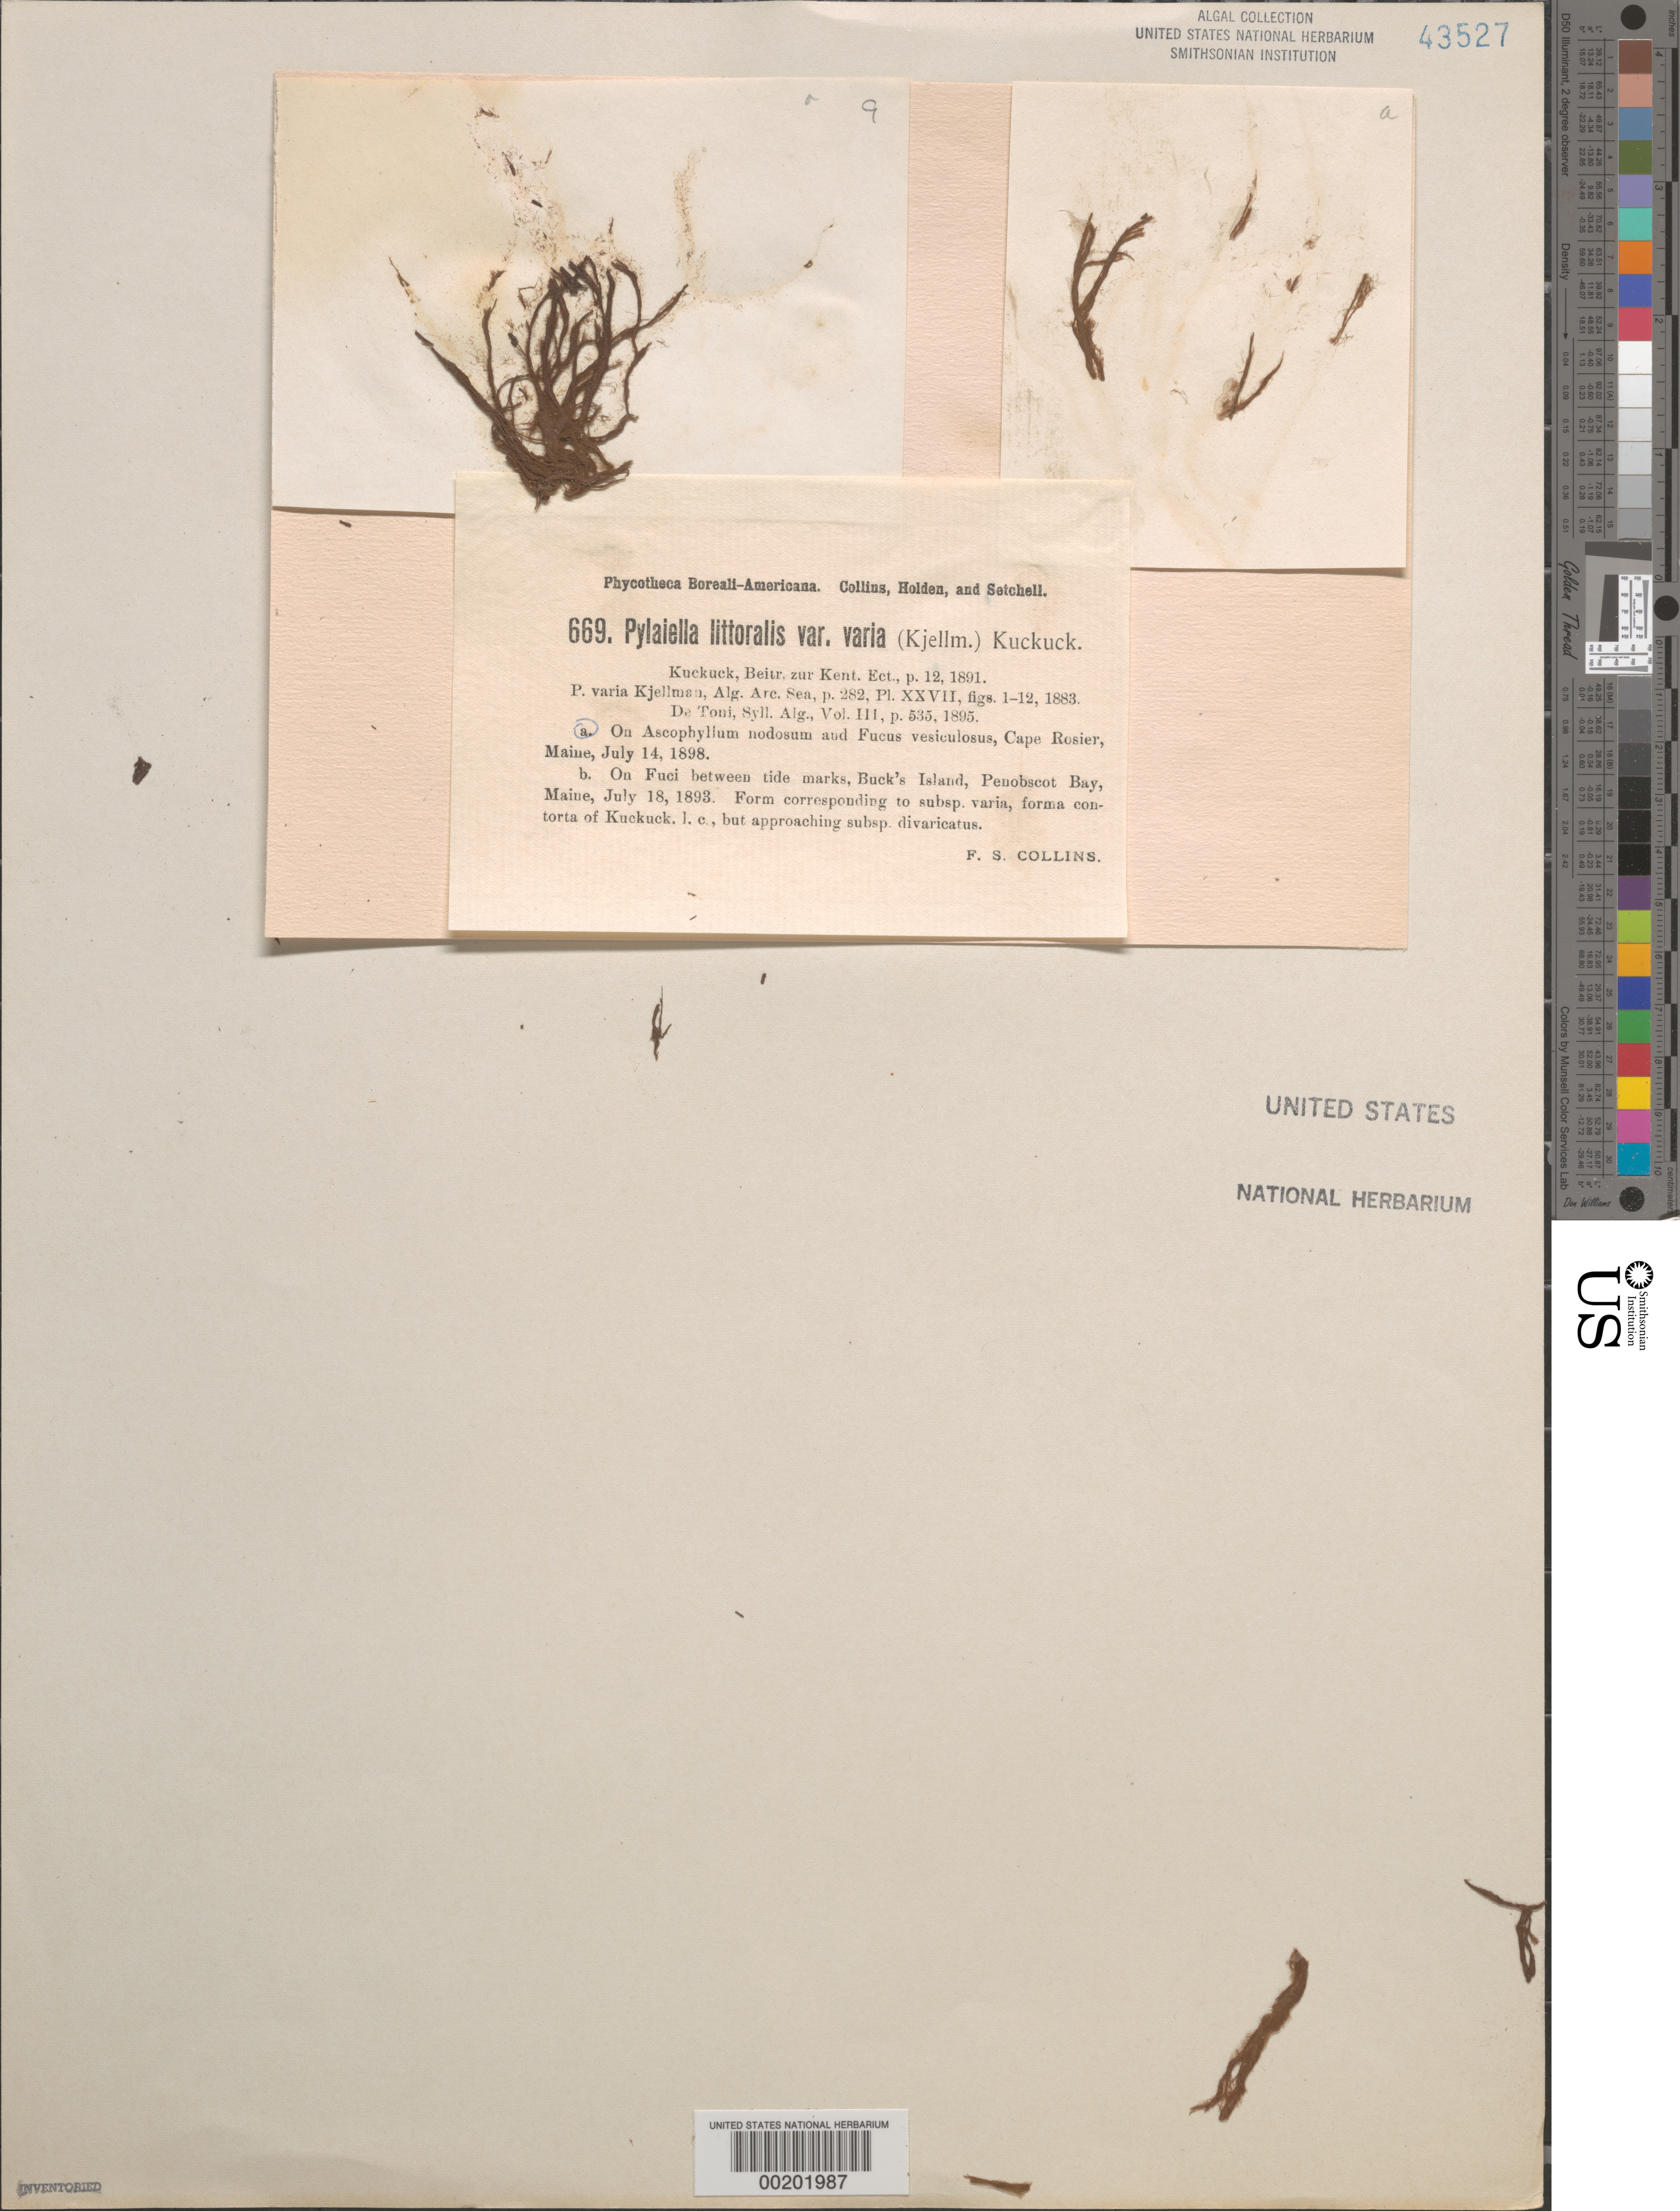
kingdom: Chromista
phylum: Ochrophyta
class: Phaeophyceae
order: Ectocarpales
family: Acinetosporaceae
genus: Pylaiella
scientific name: Pylaiella littoralis var. varia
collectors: F. Collins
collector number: PB-A 669a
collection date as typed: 14 Jul 1898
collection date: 1898-07-14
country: United States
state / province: Maine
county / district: Hancock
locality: Cape Rosier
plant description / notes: Collins, Holden & Setchell, Phycotheca Boreali-Americana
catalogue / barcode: US 43527